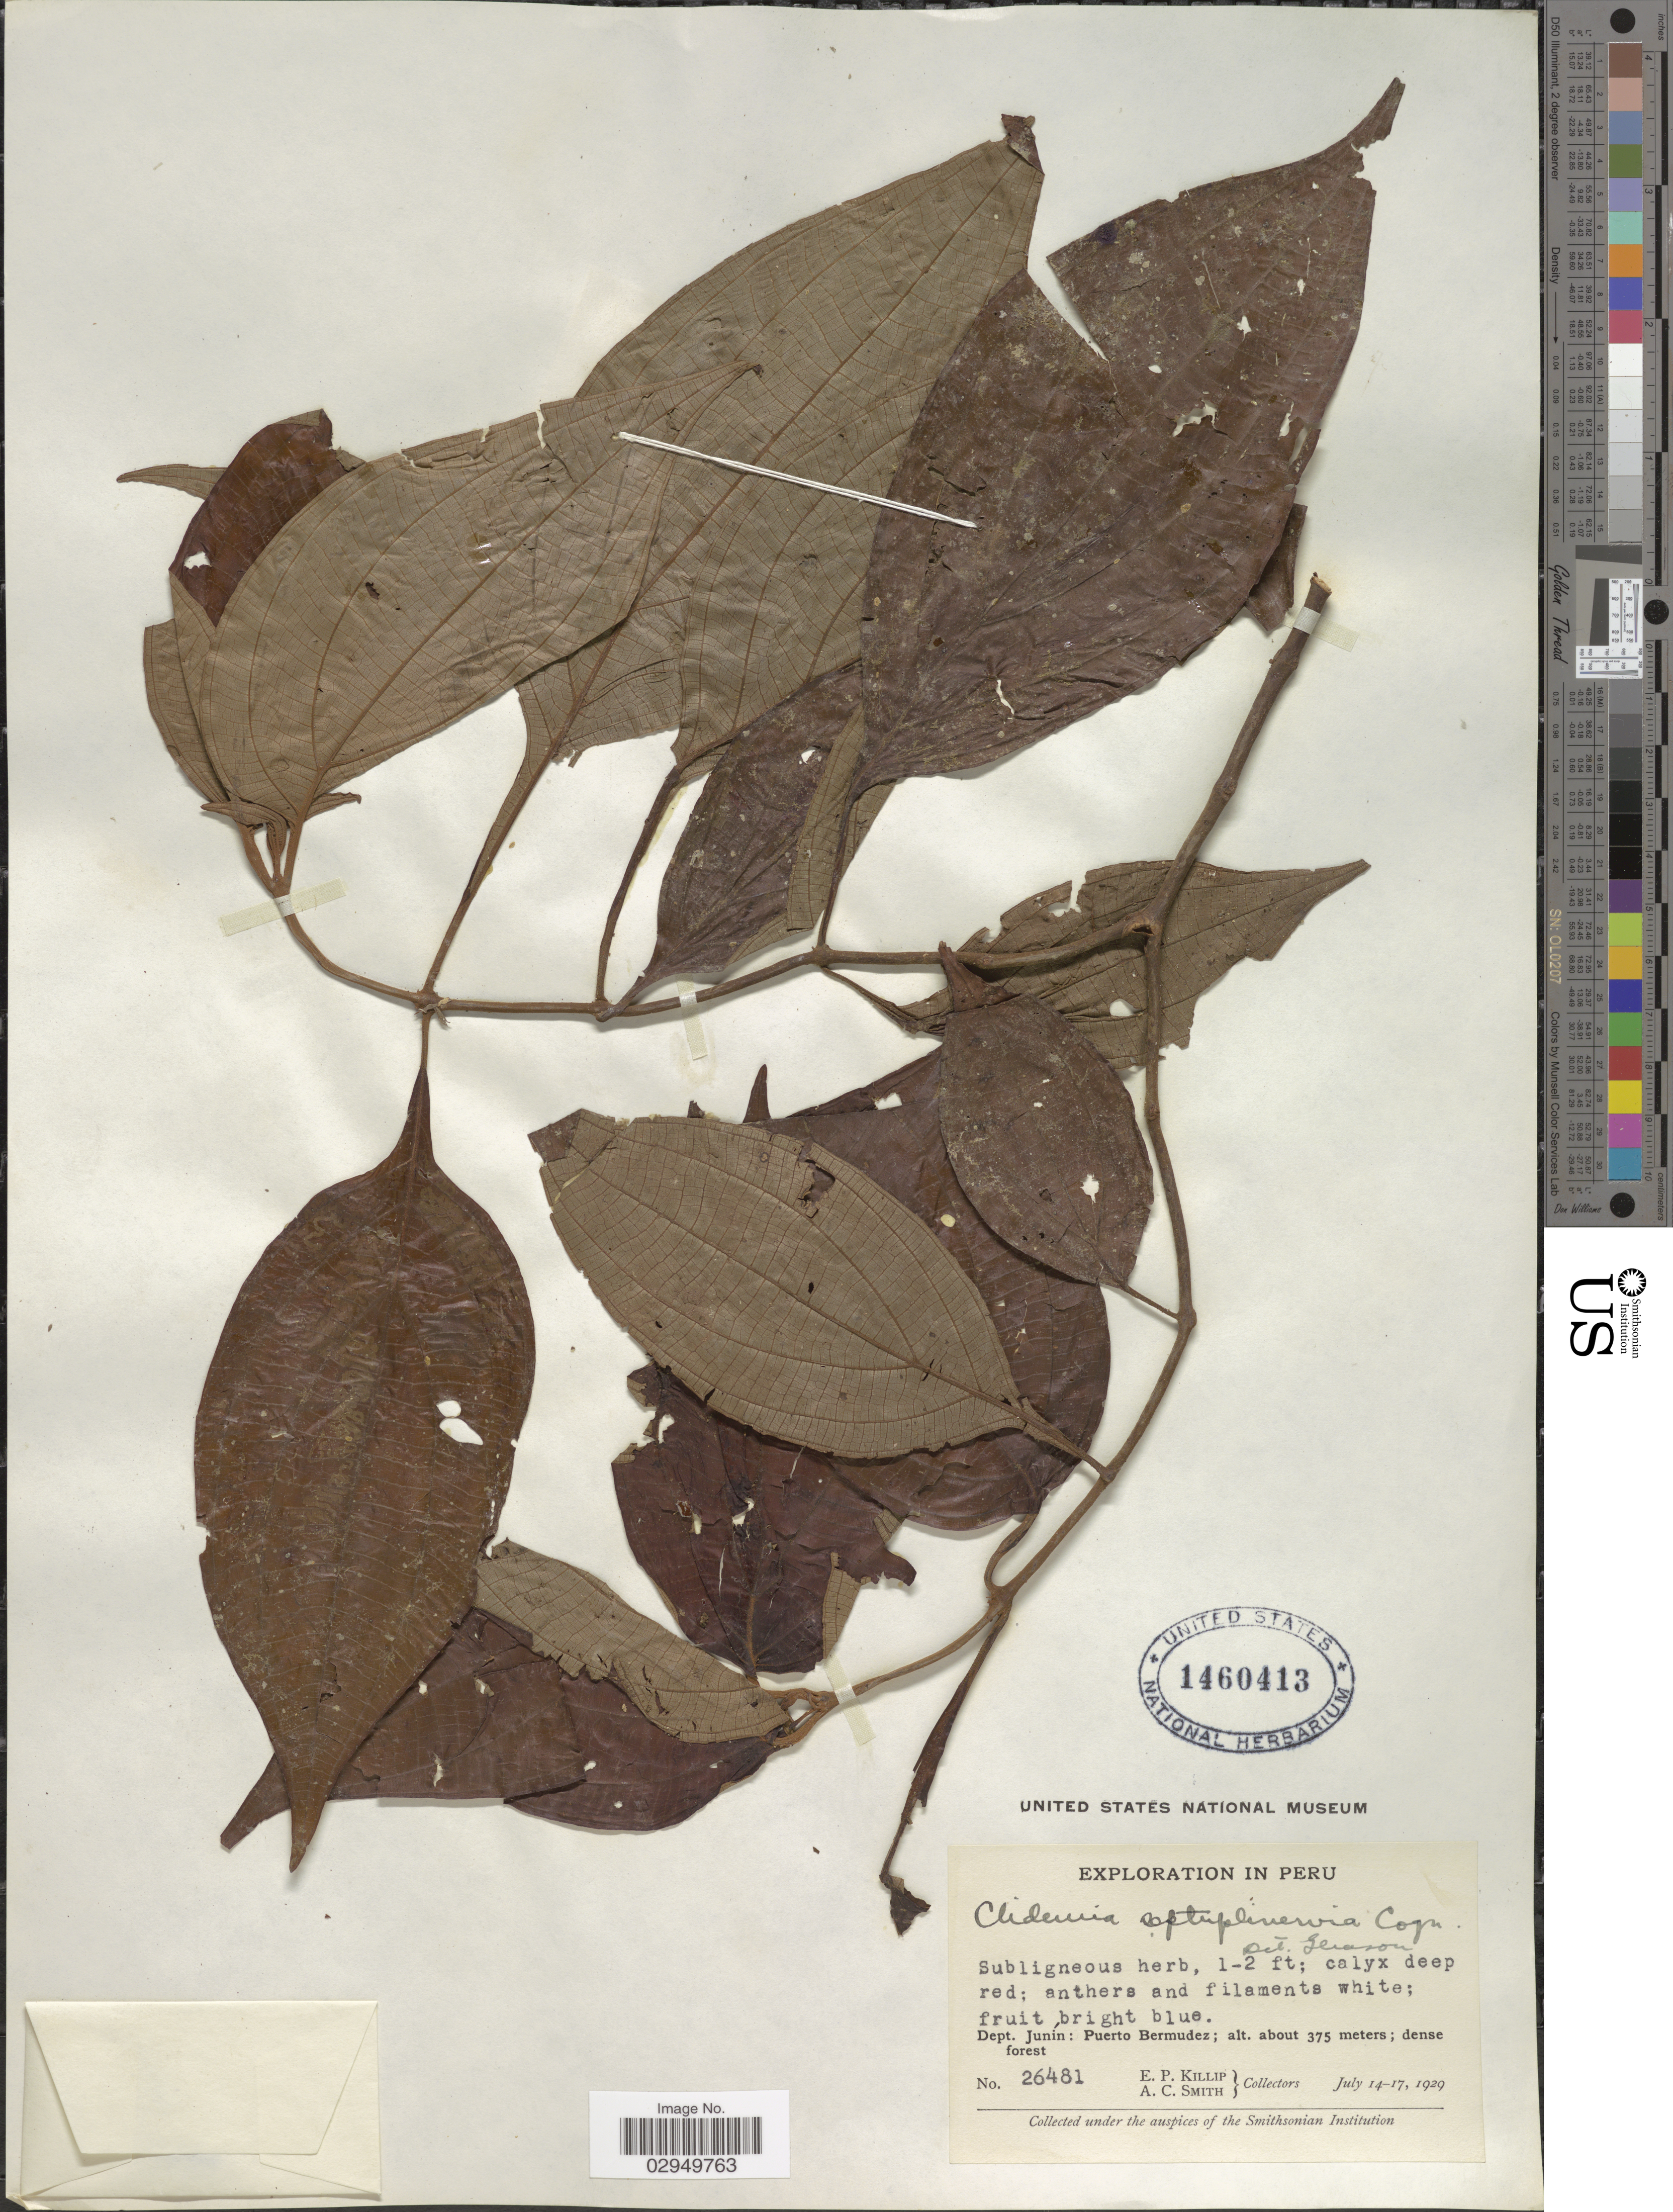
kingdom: Plantae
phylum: Tracheophyta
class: Magnoliopsida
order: Myrtales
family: Melastomataceae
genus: Clidemia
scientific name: Clidemia septuplinervia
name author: Cogn.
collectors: E. P. Killip & A. C. Smith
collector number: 26481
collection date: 1929-07-14/1929-07-17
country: Peru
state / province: Junín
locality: Dept. Junín: Puerto Bermudez.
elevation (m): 3750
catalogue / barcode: US 1460413